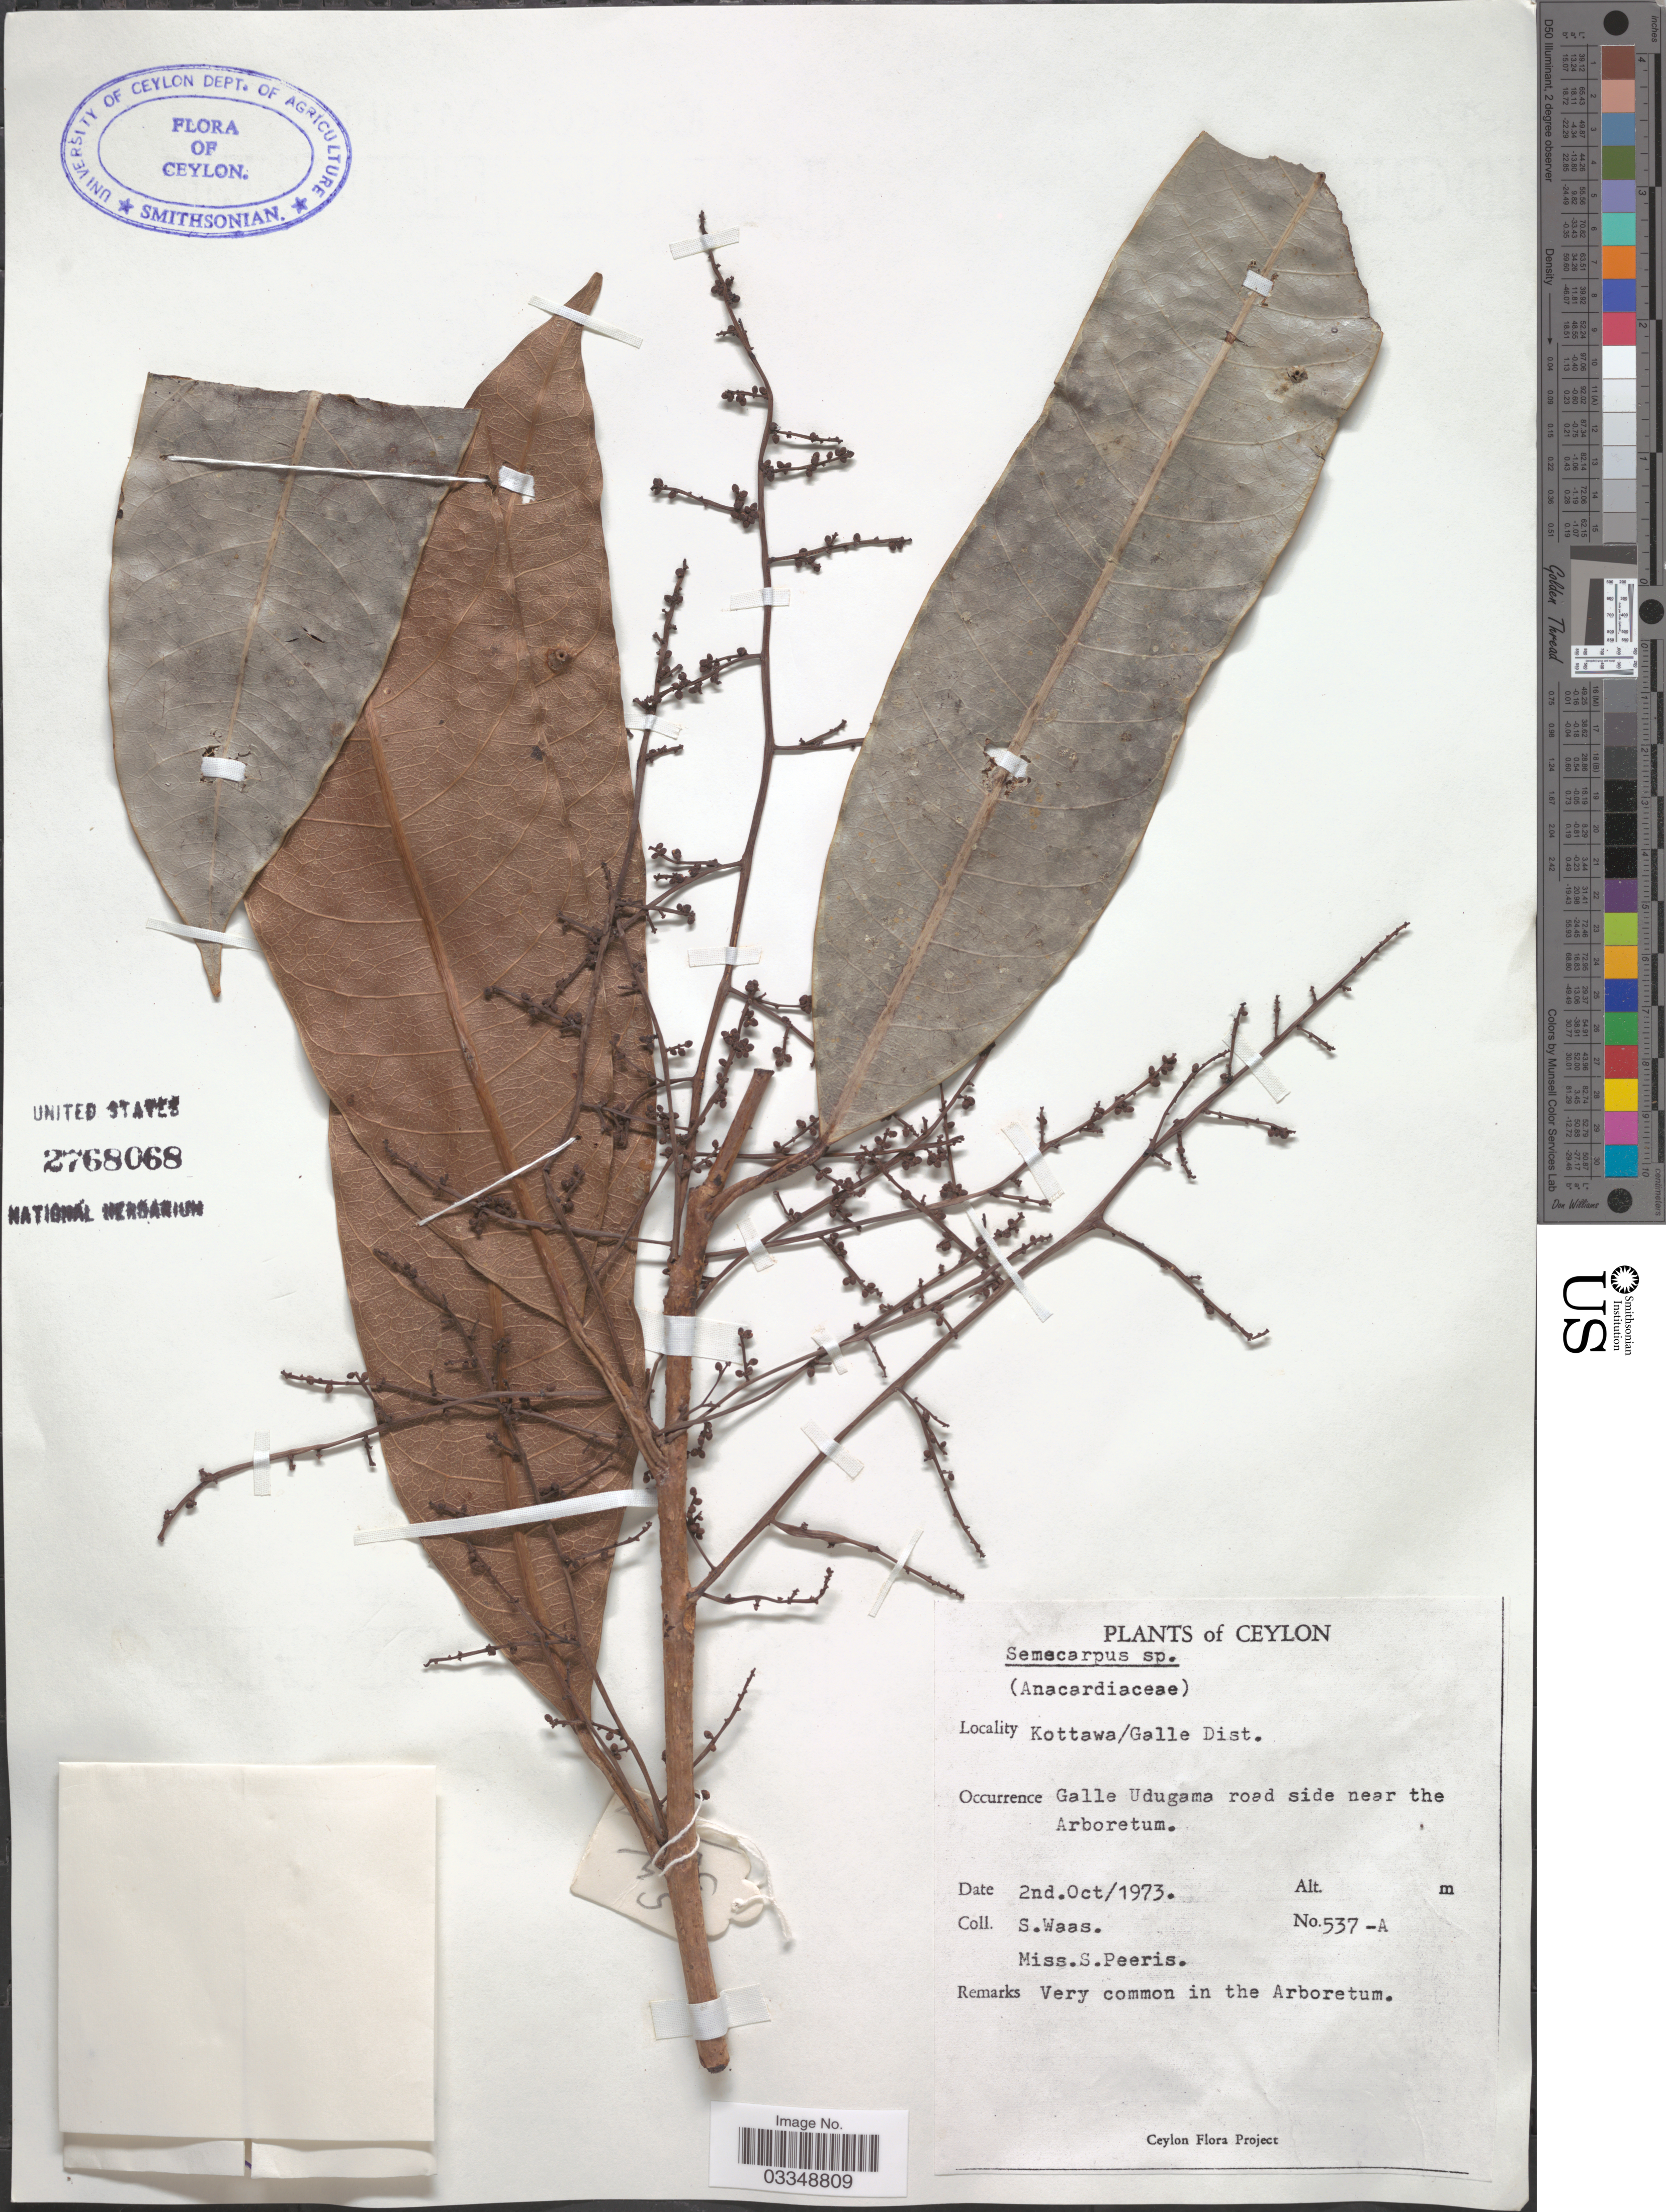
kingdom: Plantae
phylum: Tracheophyta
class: Magnoliopsida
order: Sapindales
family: Anacardiaceae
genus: Semecarpus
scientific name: Semecarpus sp.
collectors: S. Waas & S. Peeris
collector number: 537-A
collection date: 1973-10-02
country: Sri Lanka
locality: Ceylon. Kottawa/Galle Dist. Galle Udugama road side near the Arboretum.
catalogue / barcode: US 2768068